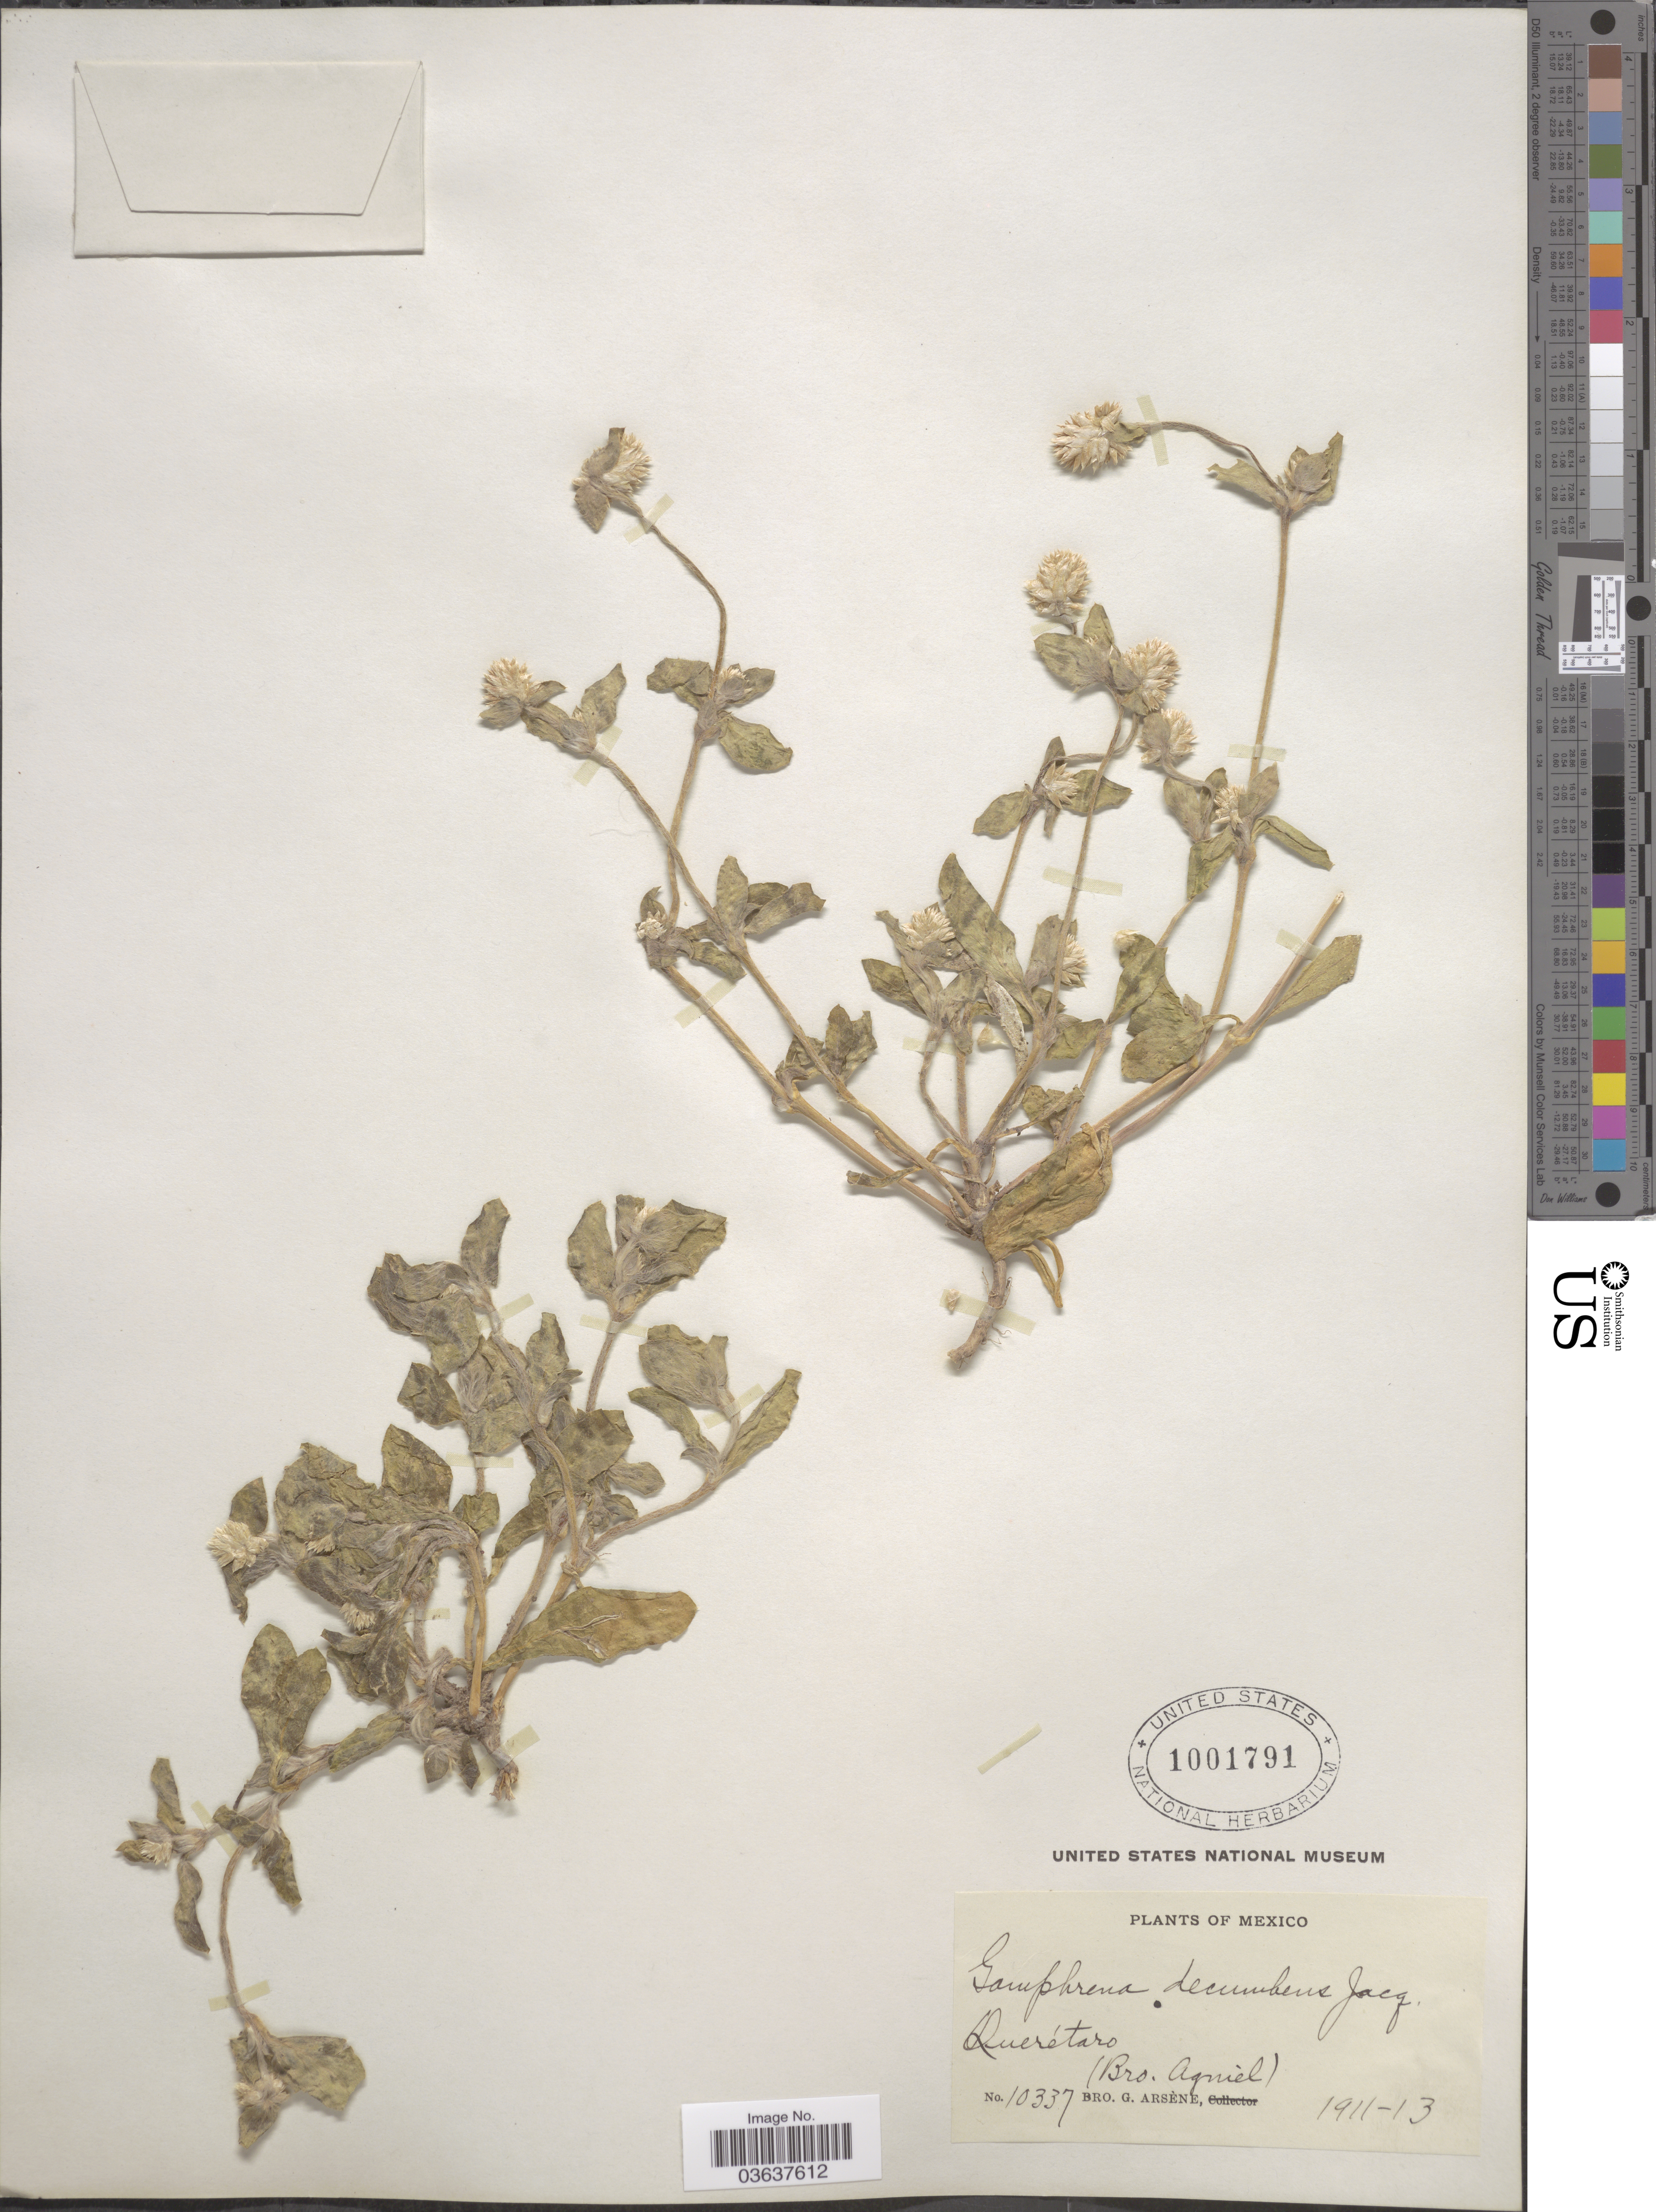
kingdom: Plantae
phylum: Tracheophyta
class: Magnoliopsida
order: Caryophyllales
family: Amaranthaceae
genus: Gomphrena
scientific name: Gomphrena decumbens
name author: Jacq.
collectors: Bro. G. Arsène & Bro. Agniel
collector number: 10337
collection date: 1911/1913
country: Mexico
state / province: Querétaro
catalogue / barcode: US 1001791